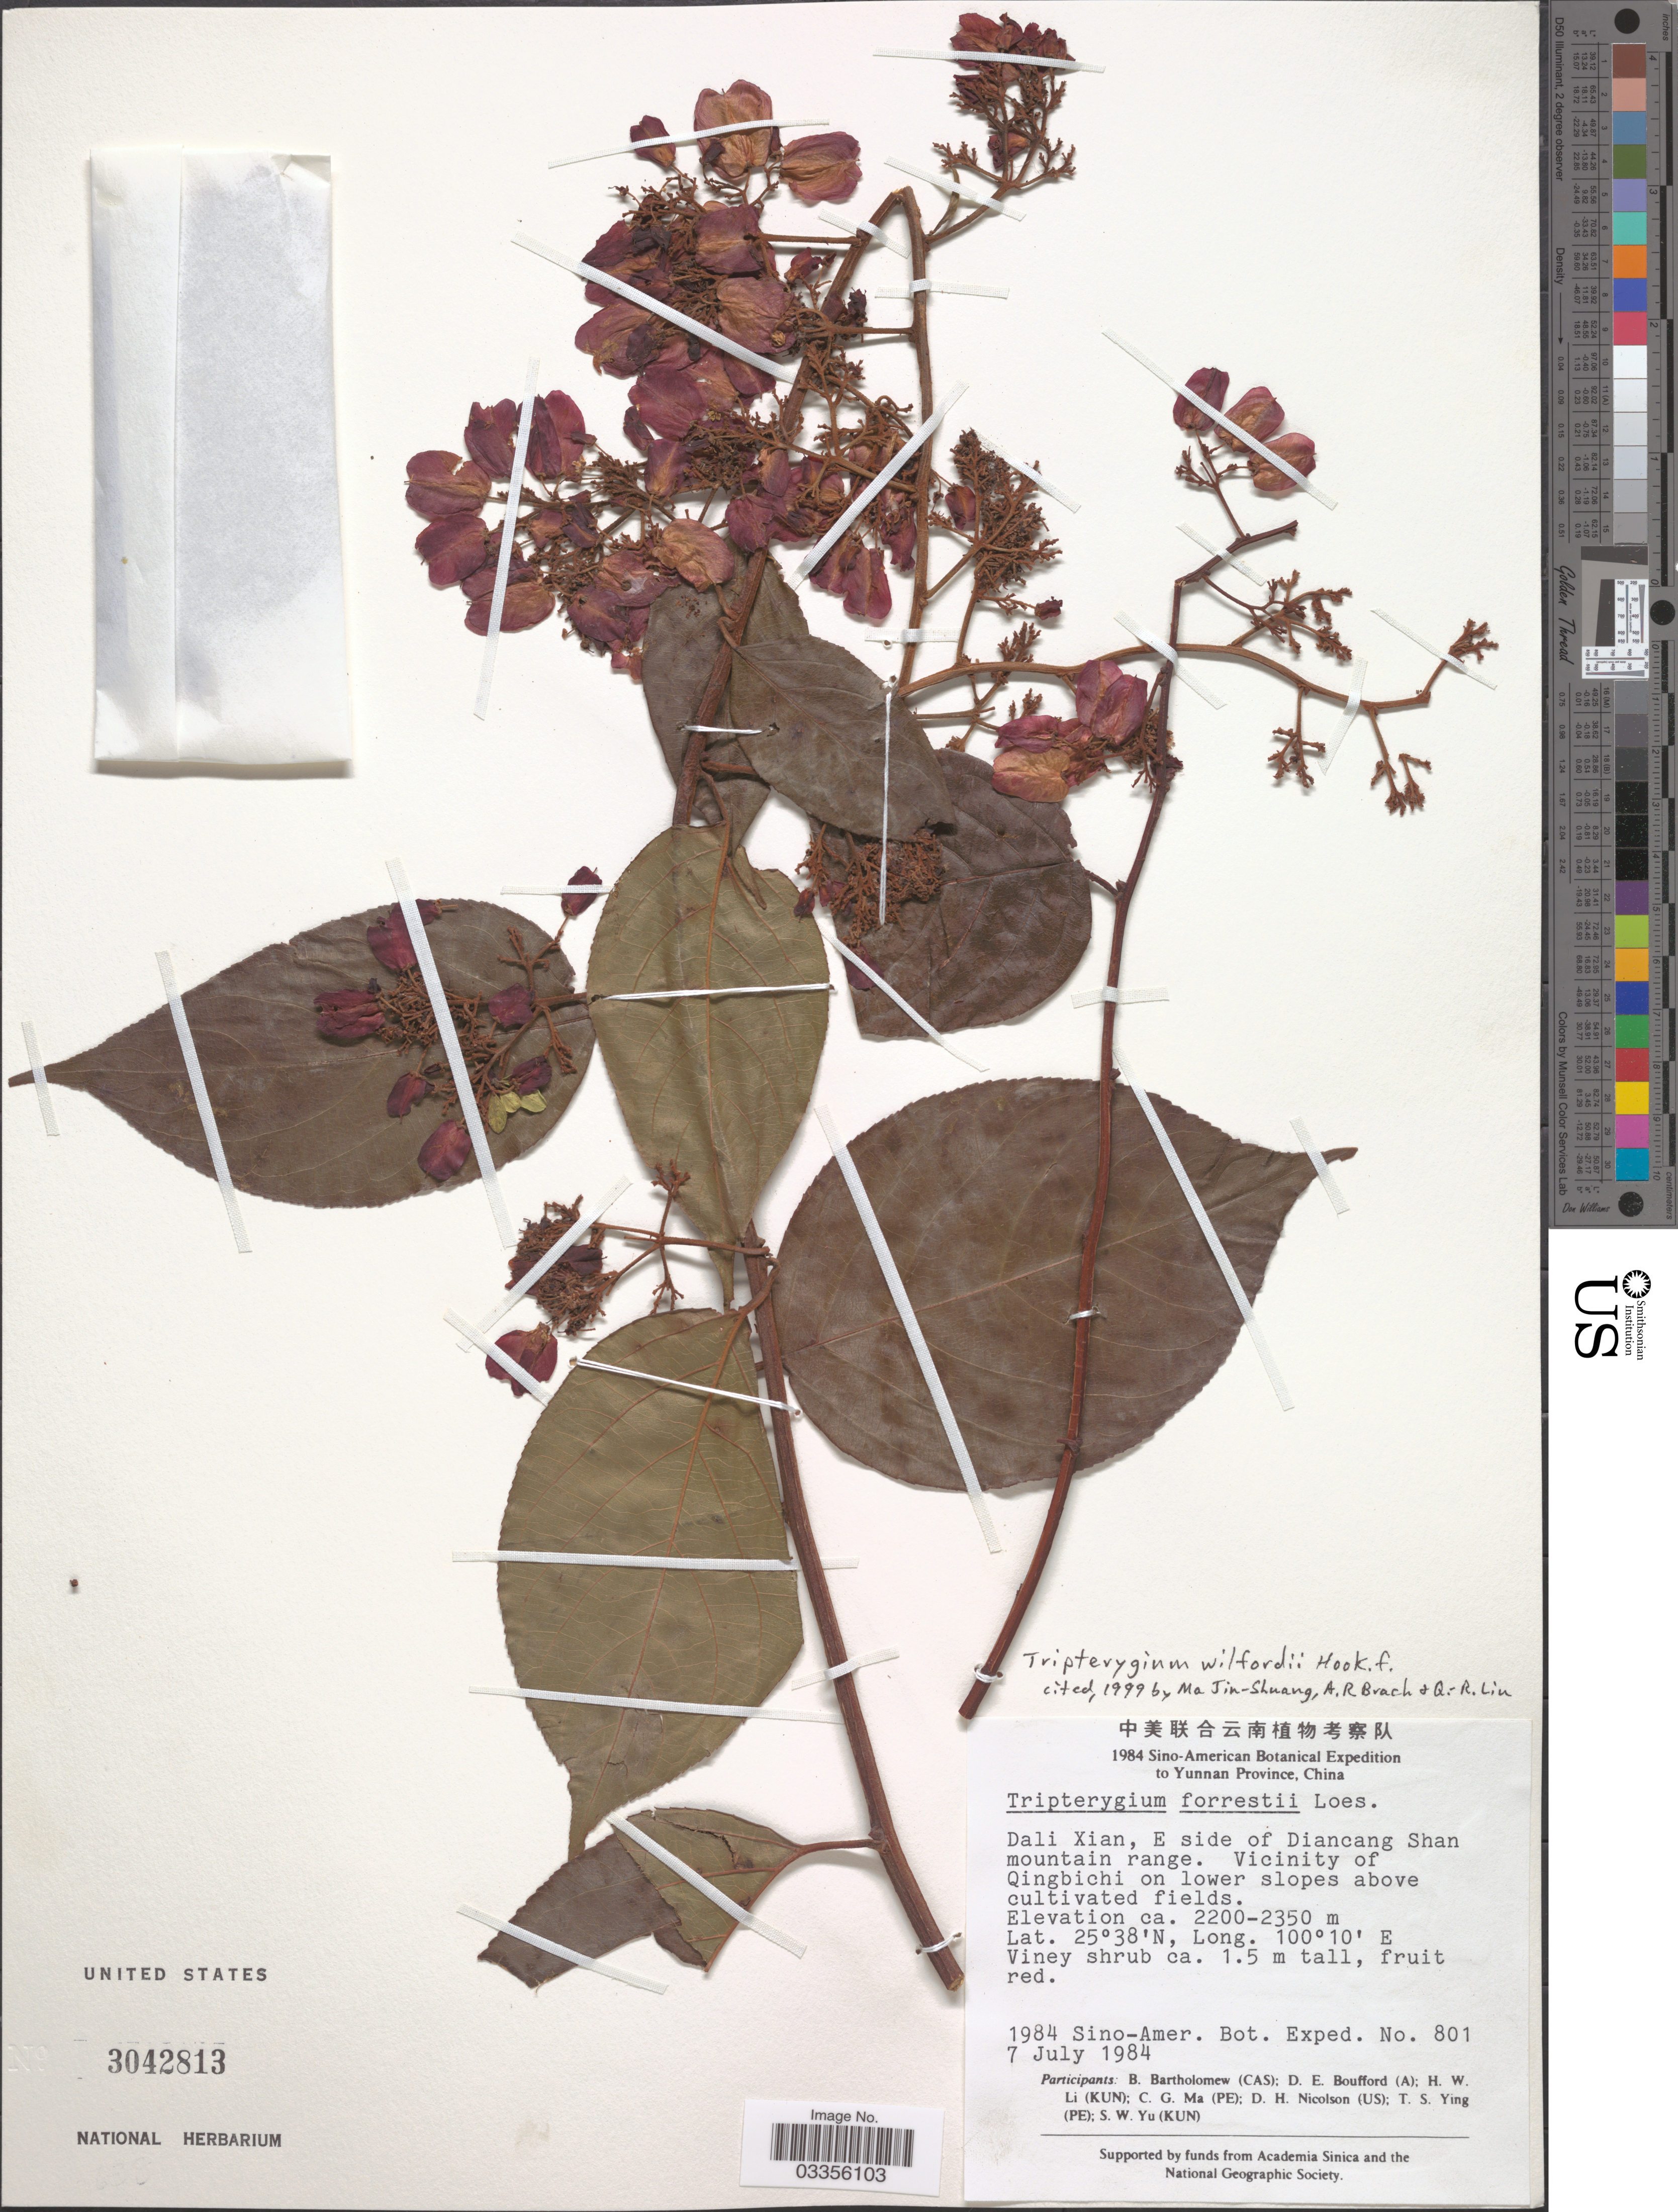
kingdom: Plantae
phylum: Tracheophyta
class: Magnoliopsida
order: Celastrales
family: Celastraceae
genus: Tripterygium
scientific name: Tripterygium wilfordii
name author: Hook. f.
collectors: Sino-Amer. Bot. Exped. 1984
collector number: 801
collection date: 1984-07-07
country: China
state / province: Yunnan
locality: Dali Xian, E side of Diancang Shan mountain range. Vicinity of Qingbichi on lower slopes above cultivated fields.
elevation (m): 2200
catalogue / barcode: US 3042813